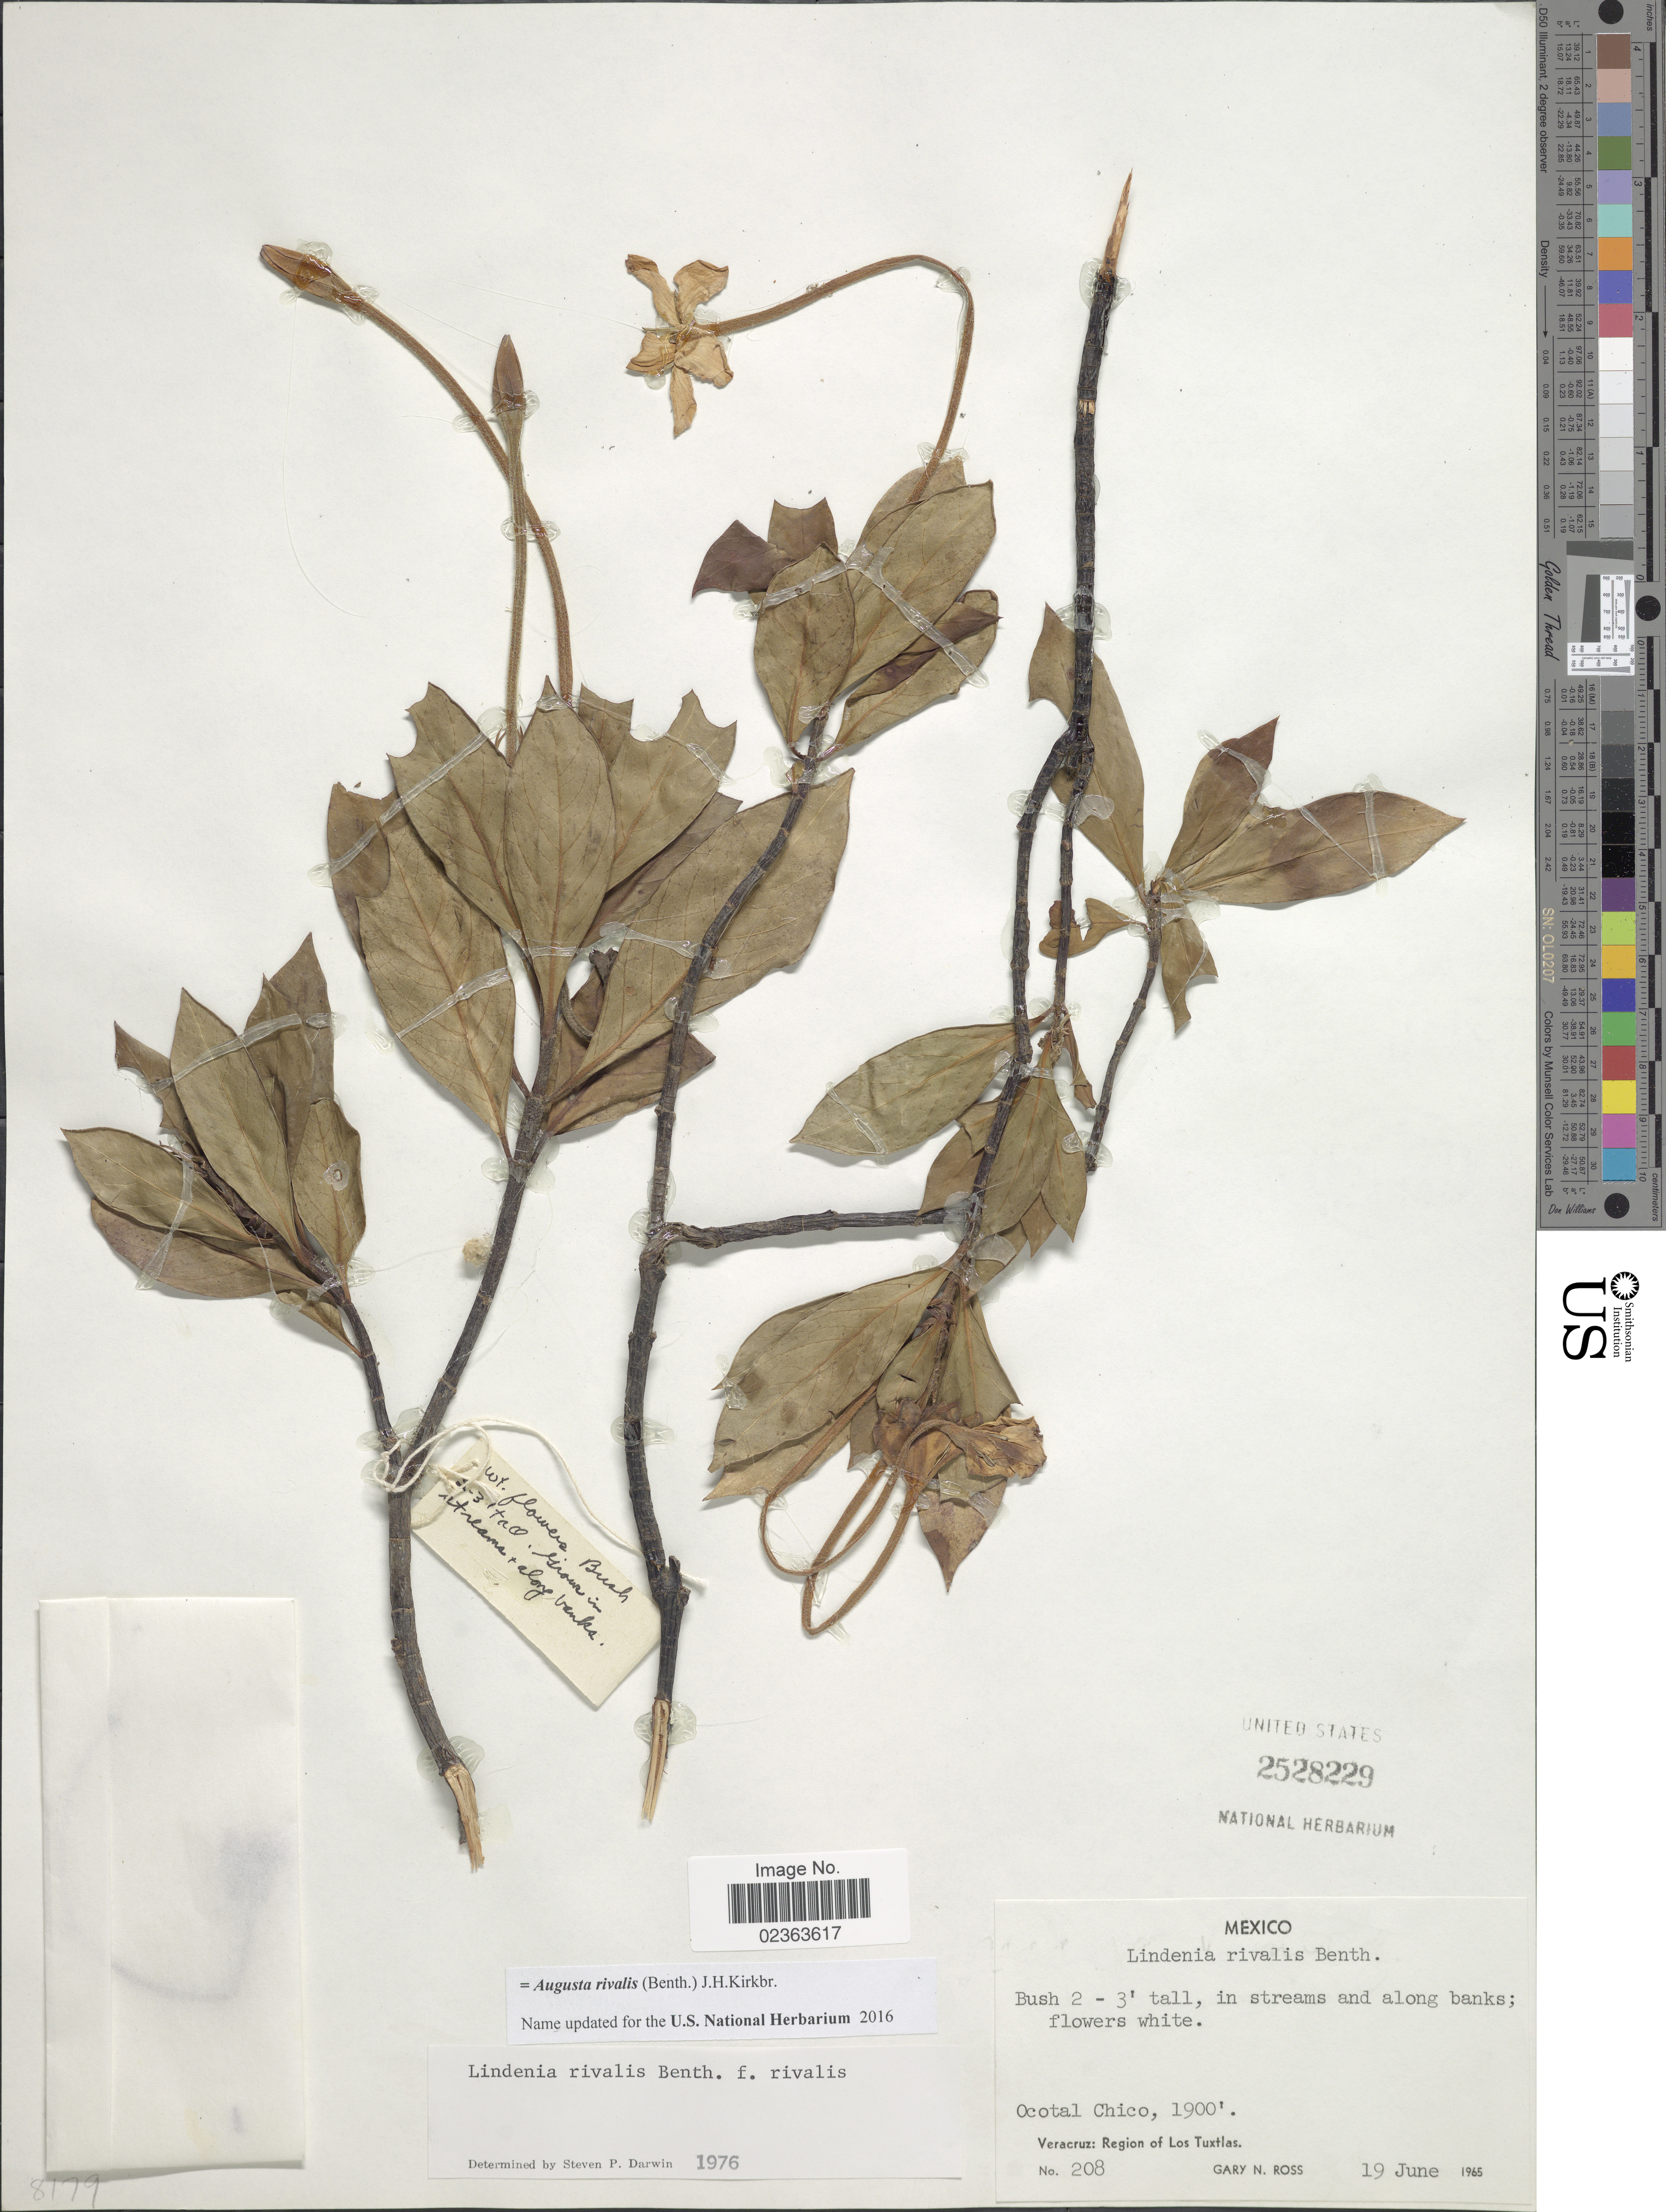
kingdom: Plantae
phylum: Tracheophyta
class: Magnoliopsida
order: Gentianales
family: Rubiaceae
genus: Augusta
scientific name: Augusta rivalis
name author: (Benth.) J.H. Kirkbr.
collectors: G. N. Ross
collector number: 208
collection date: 1965-06-19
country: Mexico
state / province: Veracruz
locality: Ocotal Chico, in streams and along banks, Veracruz: Region of Los Tuxtlas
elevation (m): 579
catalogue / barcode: US 2528229